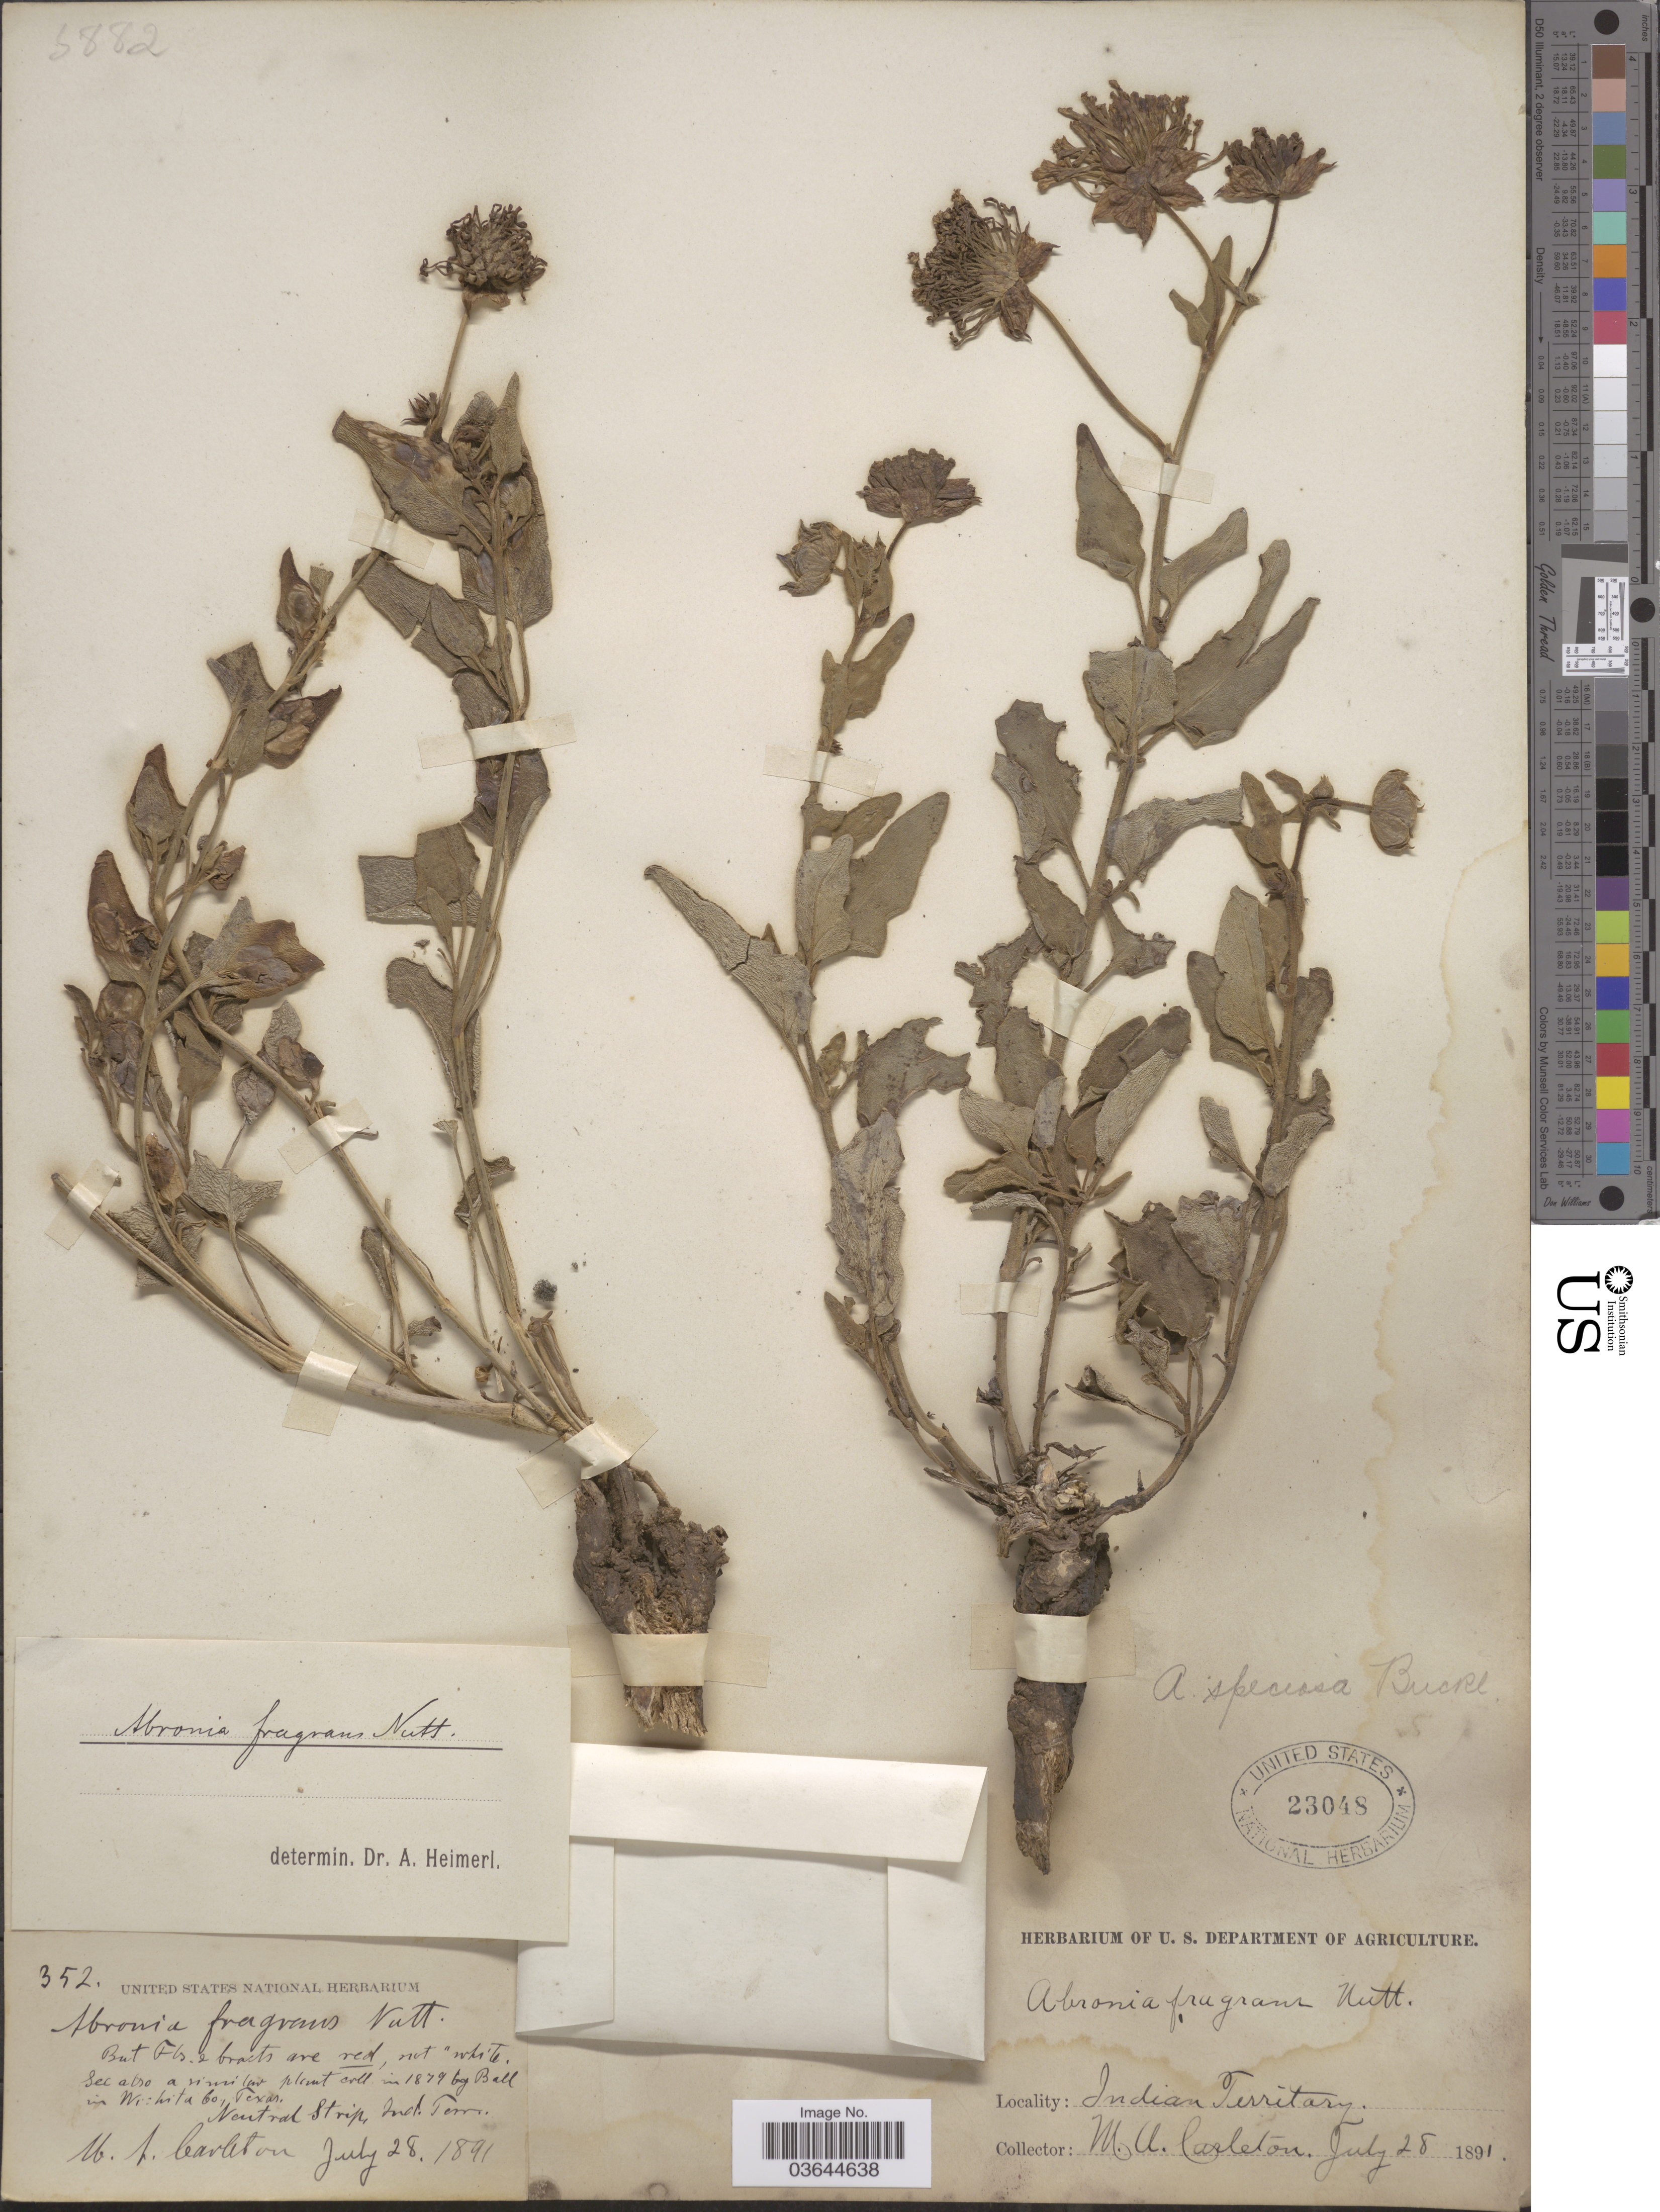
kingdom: Plantae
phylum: Tracheophyta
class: Magnoliopsida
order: Caryophyllales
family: Nyctaginaceae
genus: Abronia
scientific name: Abronia fragrans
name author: Nutt. ex Hook.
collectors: M. A. Carleton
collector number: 352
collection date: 1891-07-28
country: United States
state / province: Oklahoma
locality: Neutral Strip, Indian Territory.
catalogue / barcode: US 23048